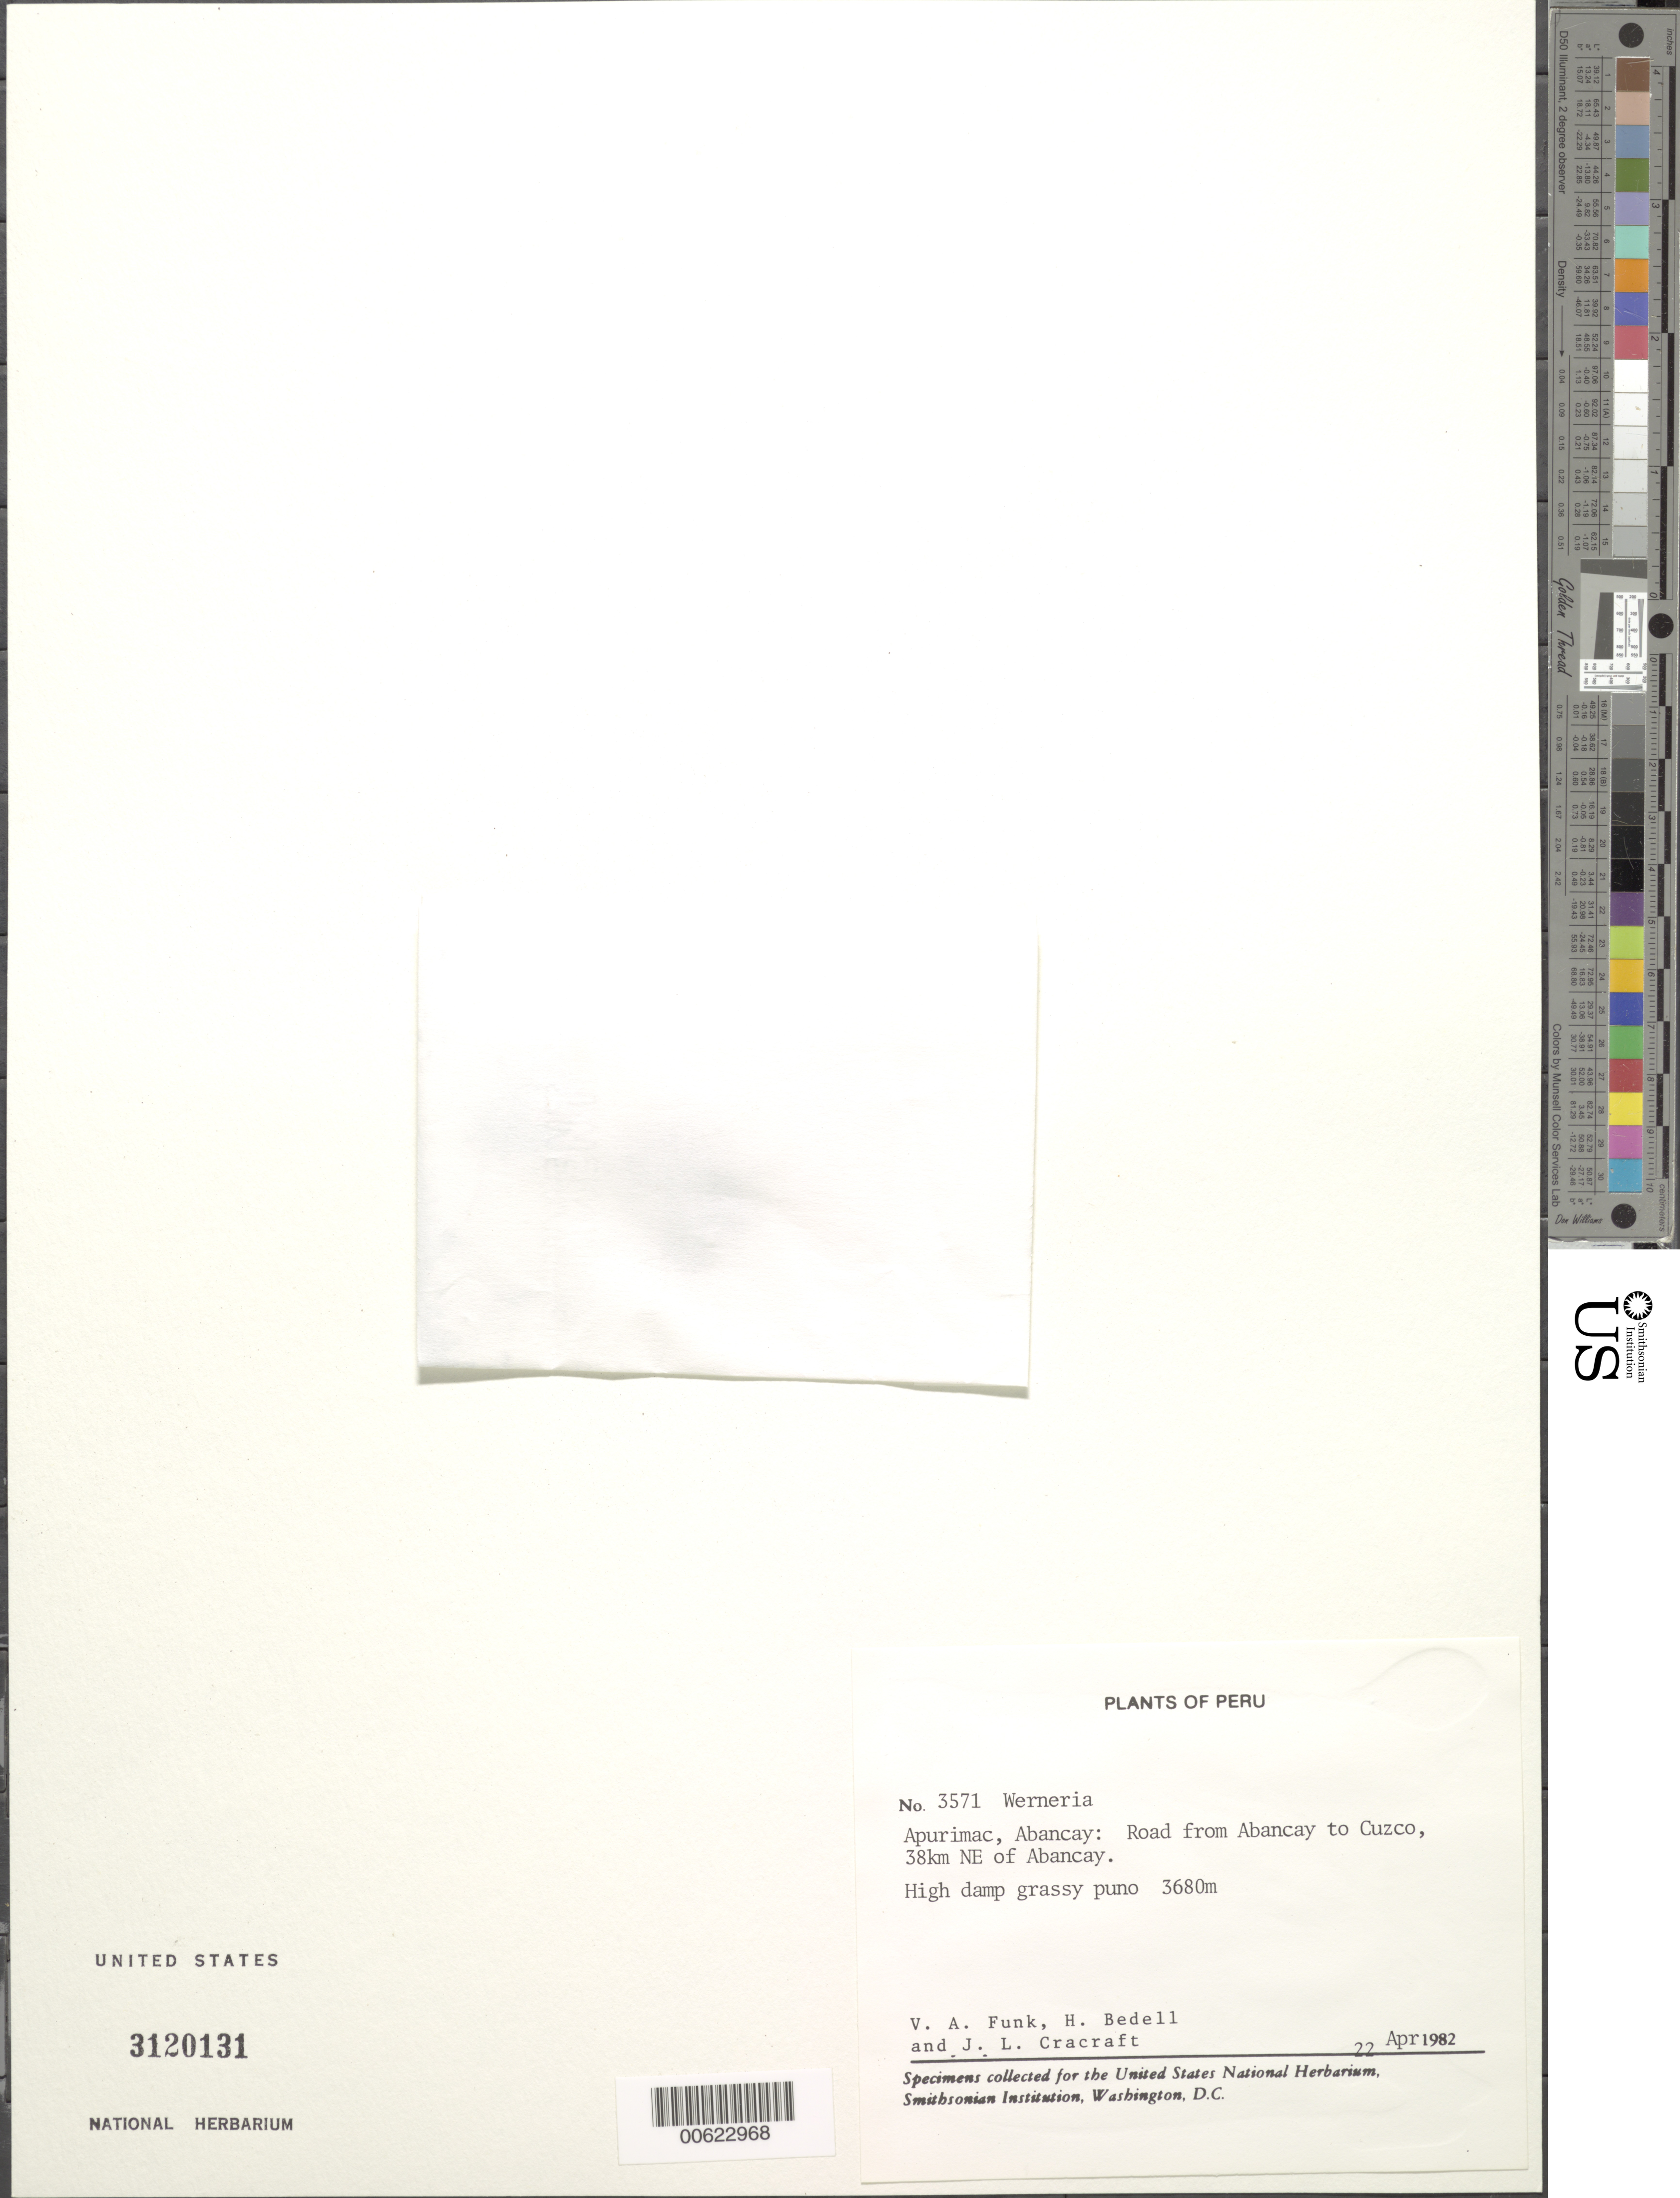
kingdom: Plantae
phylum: Tracheophyta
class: Magnoliopsida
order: Asterales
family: Asteraceae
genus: Werneria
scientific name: Werneria sp.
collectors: V. Funk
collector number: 3571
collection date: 1982-04-22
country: Peru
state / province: Apurímac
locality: Abancay: Road from Abancay to Cuzco, 38 km NE of Abancay.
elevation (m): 3680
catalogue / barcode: US 3120131